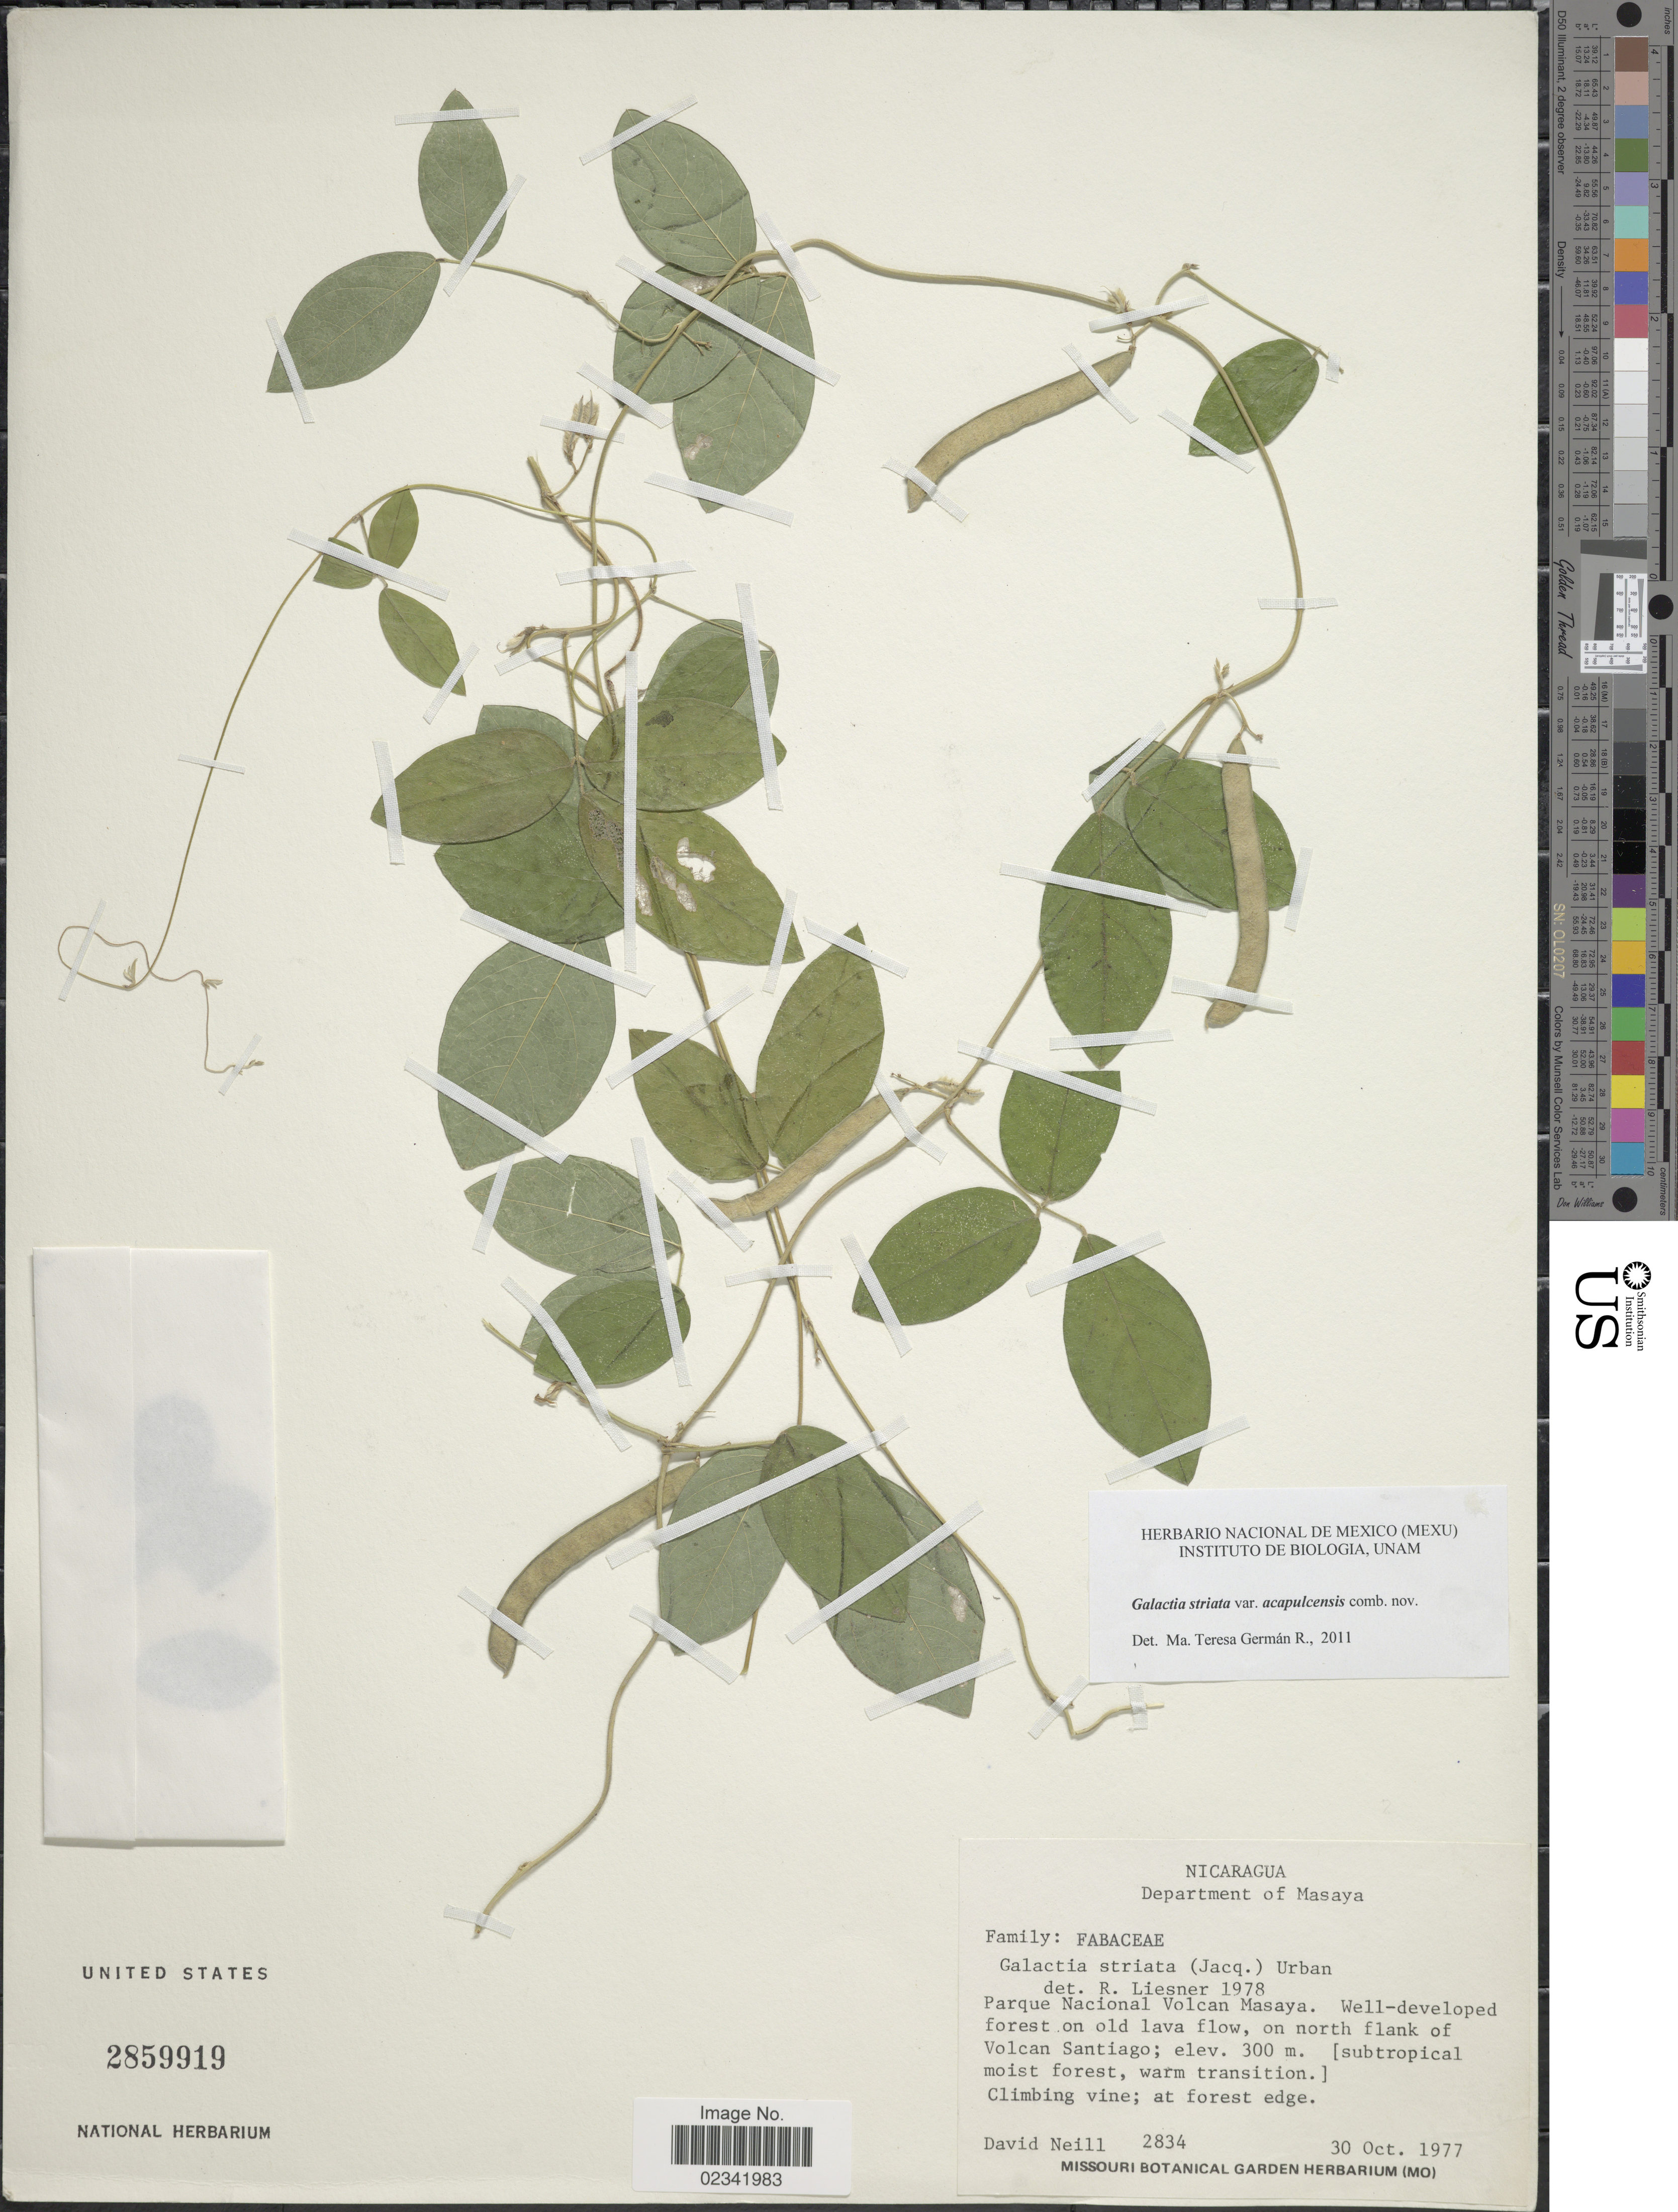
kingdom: Plantae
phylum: Tracheophyta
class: Magnoliopsida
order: Fabales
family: Fabaceae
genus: Galactia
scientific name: Galactia acapulcensis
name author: Rose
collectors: D. A. Neill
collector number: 2824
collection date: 1977-10-30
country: Nicaragua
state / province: Masaya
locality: Parque Nacional Volcan Masaya, Department of Masaya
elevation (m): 300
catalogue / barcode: US 2859919